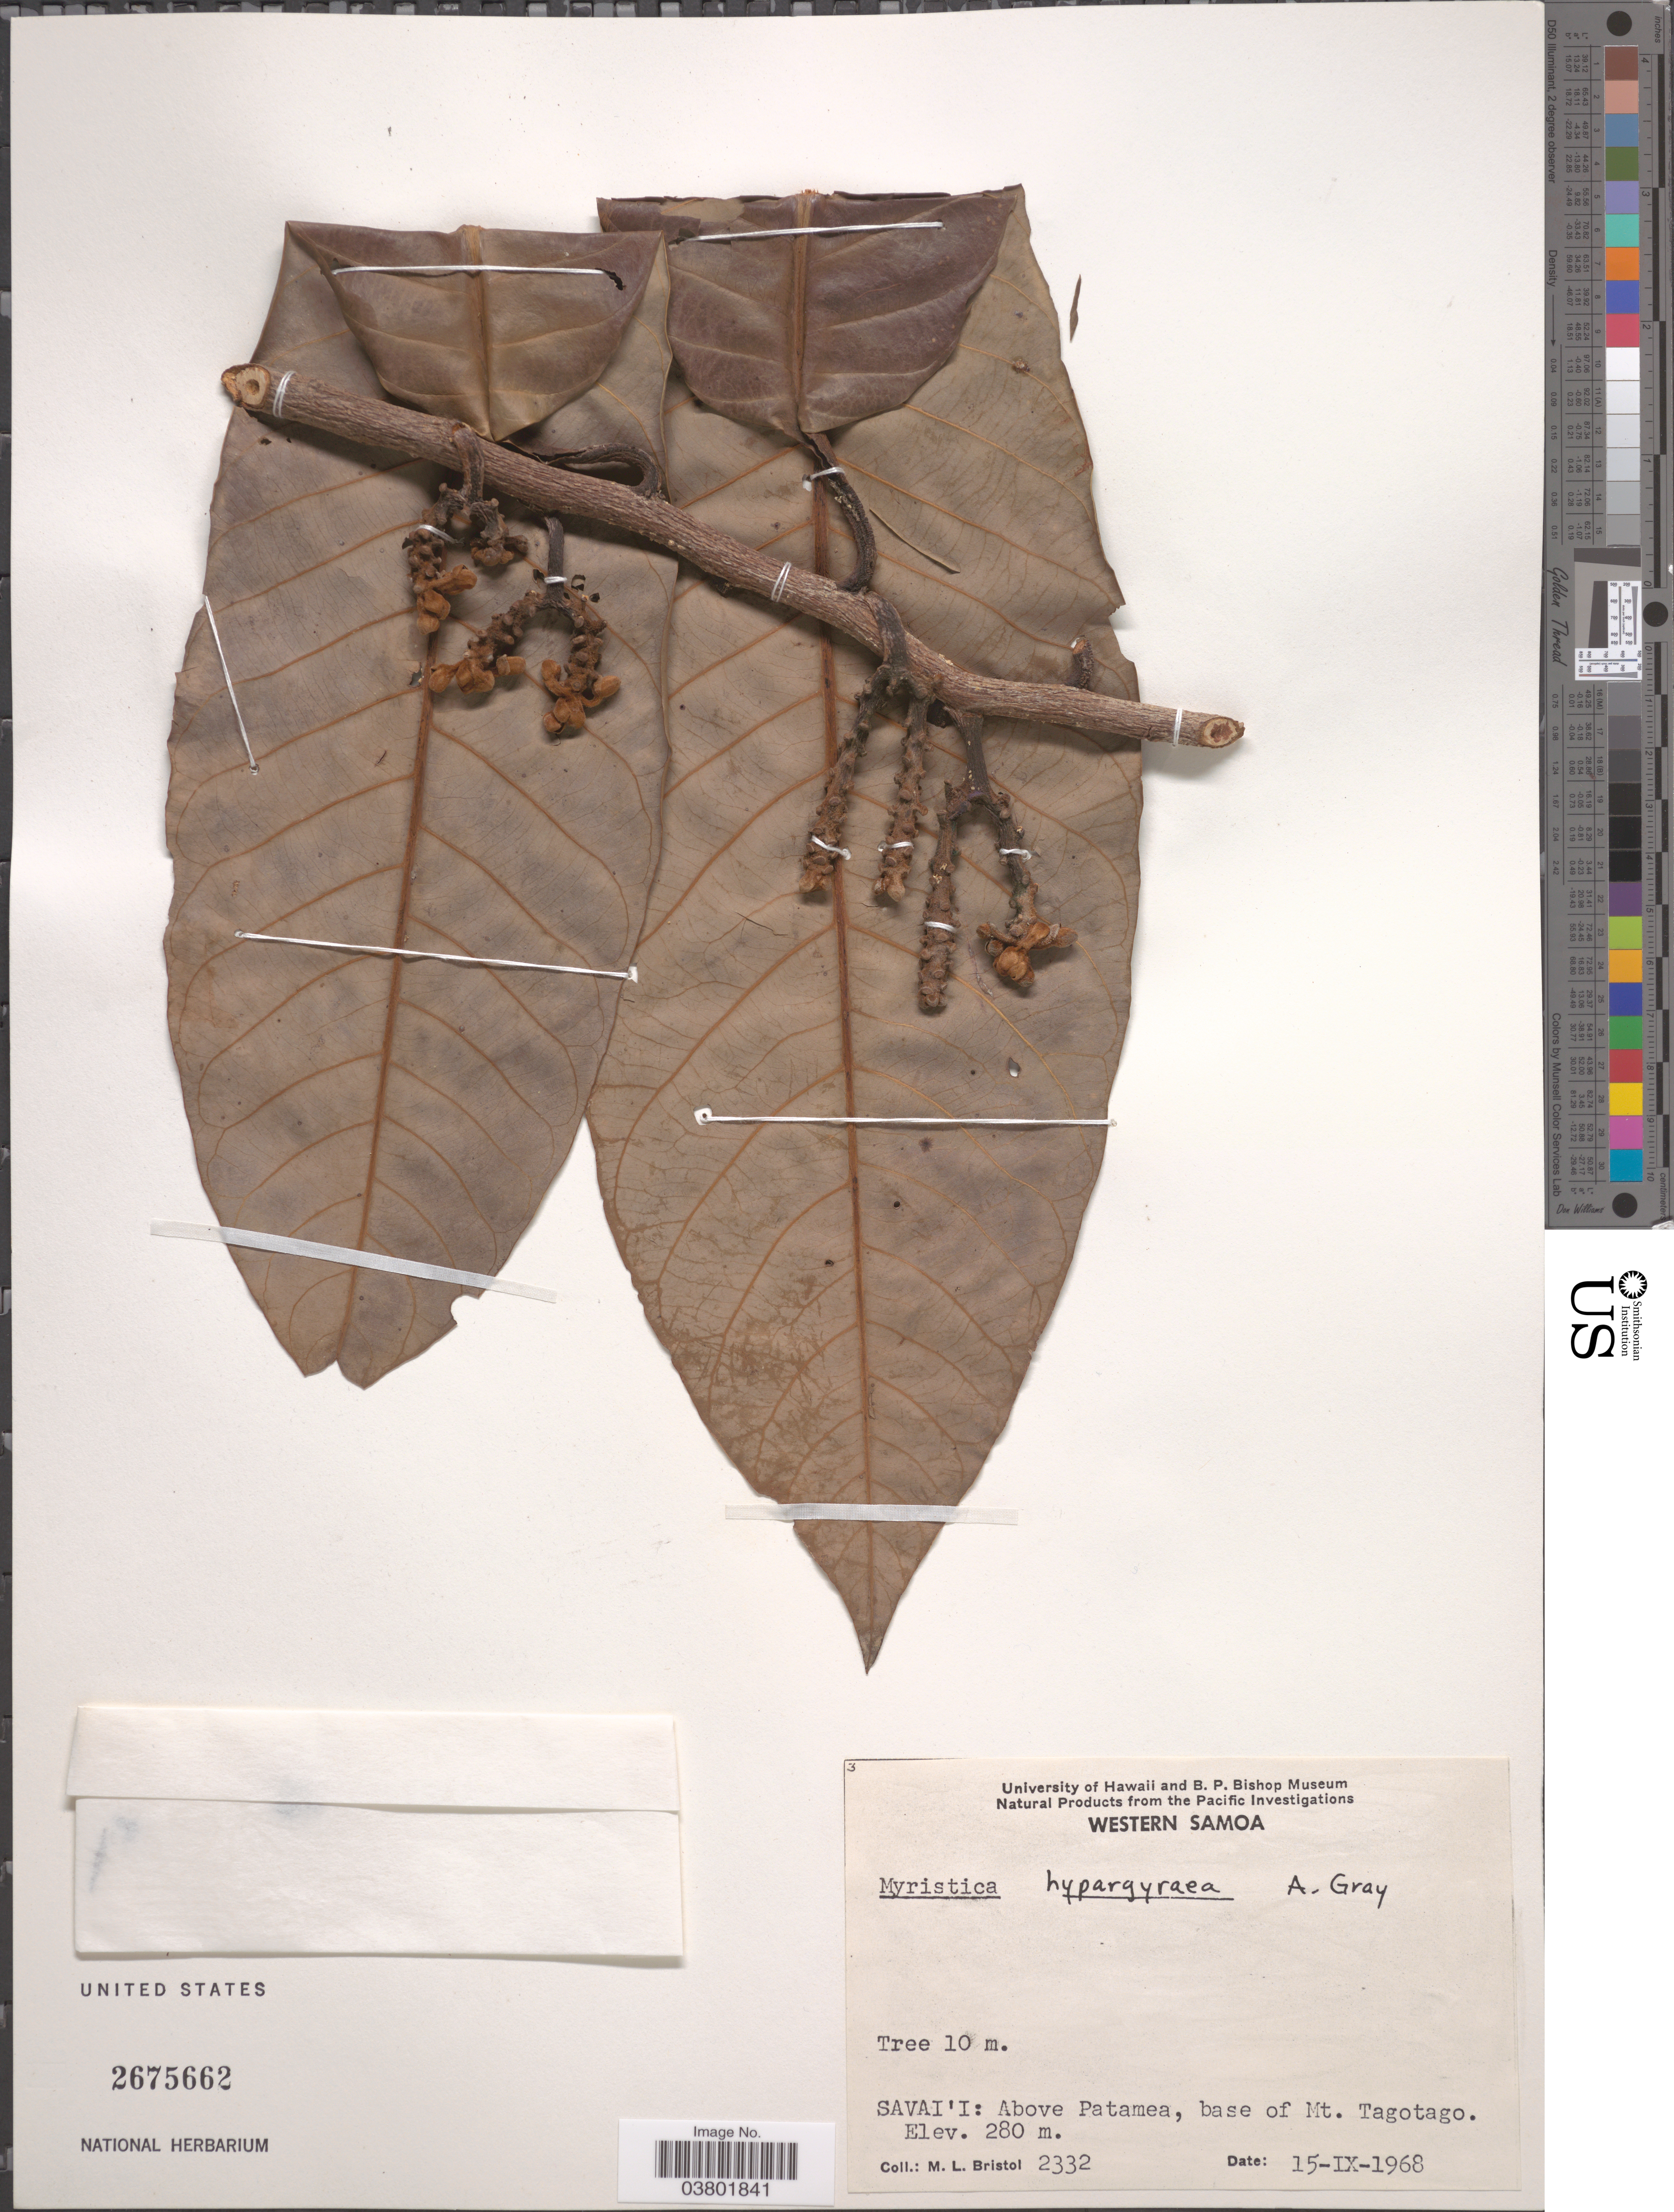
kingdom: Plantae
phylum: Tracheophyta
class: Magnoliopsida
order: Magnoliales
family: Myristicaceae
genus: Myristica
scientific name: Myristica hypargyraea subsp. hypargyraea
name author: A. Gray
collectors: M. L. Bristol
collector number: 2332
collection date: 1968-09-15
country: Samoa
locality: Savai'i: Above Patamea, base of Mt. Tagotago.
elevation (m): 280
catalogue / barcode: US 2675662